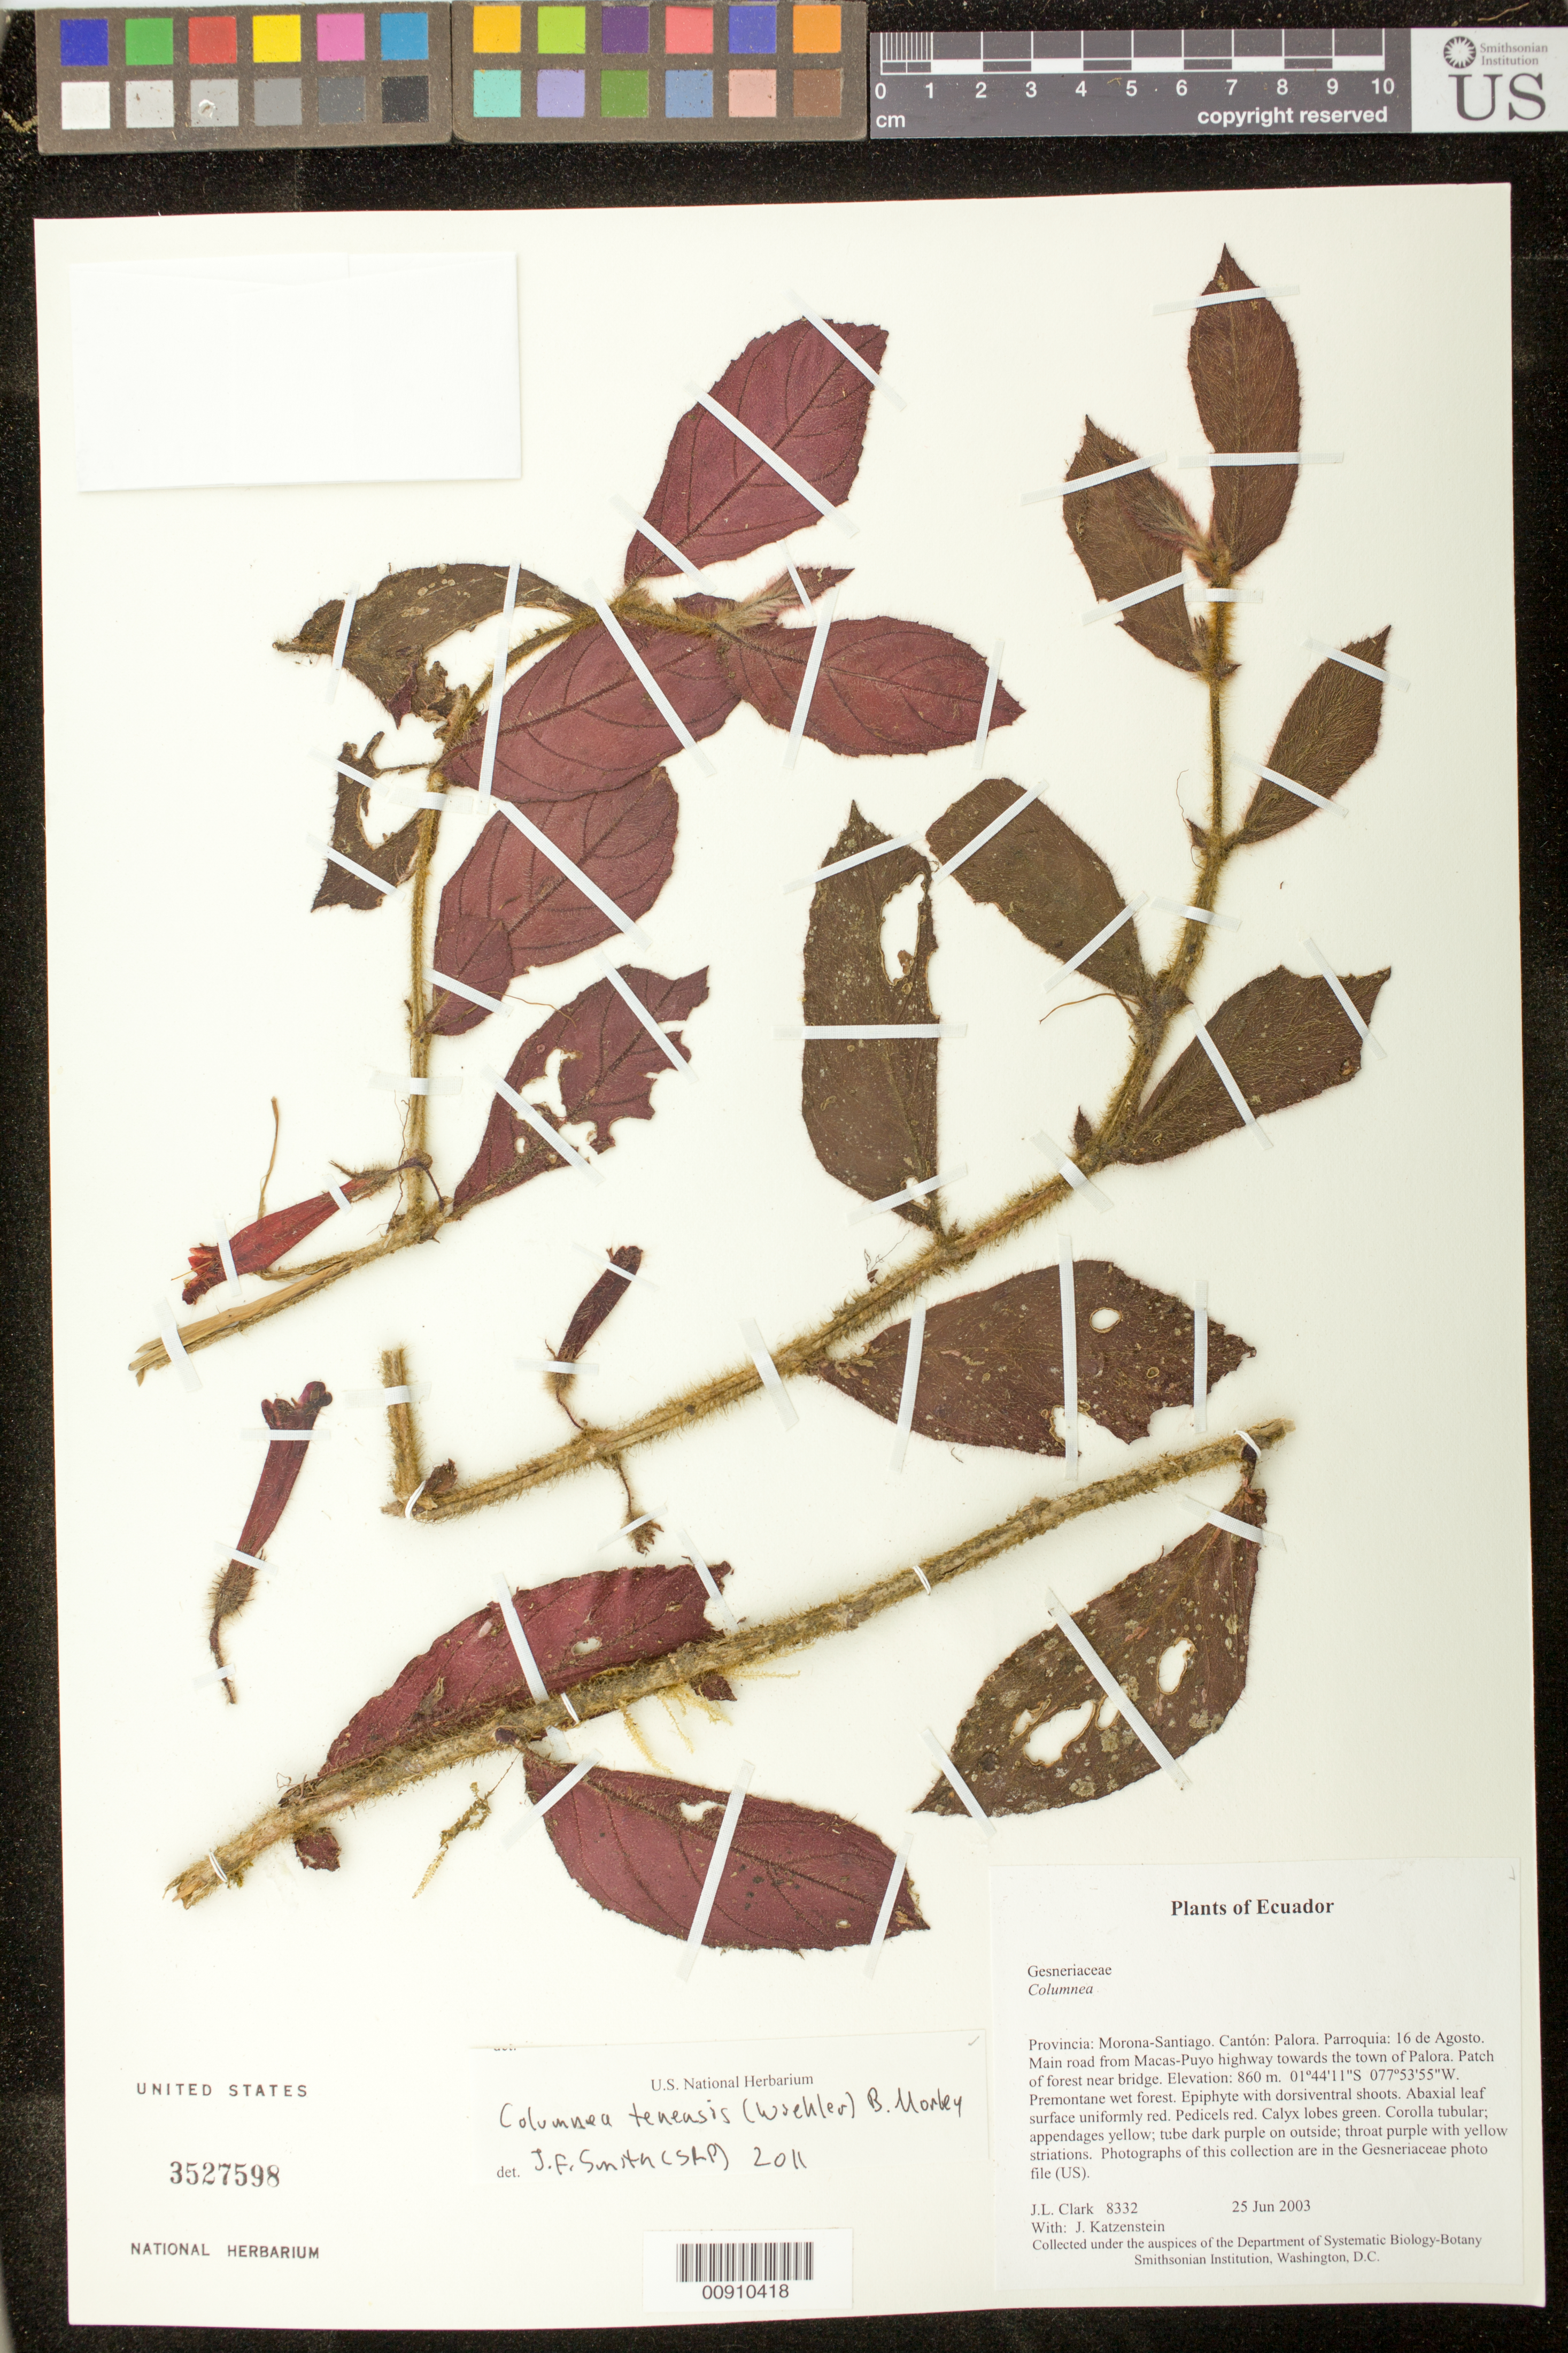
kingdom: Plantae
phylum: Tracheophyta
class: Magnoliopsida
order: Lamiales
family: Gesneriaceae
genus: Columnea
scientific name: Columnea illepida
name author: H.E. Moore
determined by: Clark, J. L.; Skog, Laurence E.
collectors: J. L. Clark & J. Katzenstein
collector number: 8332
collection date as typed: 25 Jun 2003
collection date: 2003-06-25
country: Ecuador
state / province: Morona-Santiago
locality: Palora. Parroquia: 16 de Agosto. Main road from Macas-Puyo highway towards the town of Palora. Patch of forest near bridge.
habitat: Premontane wet forest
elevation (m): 860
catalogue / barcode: US 3527598